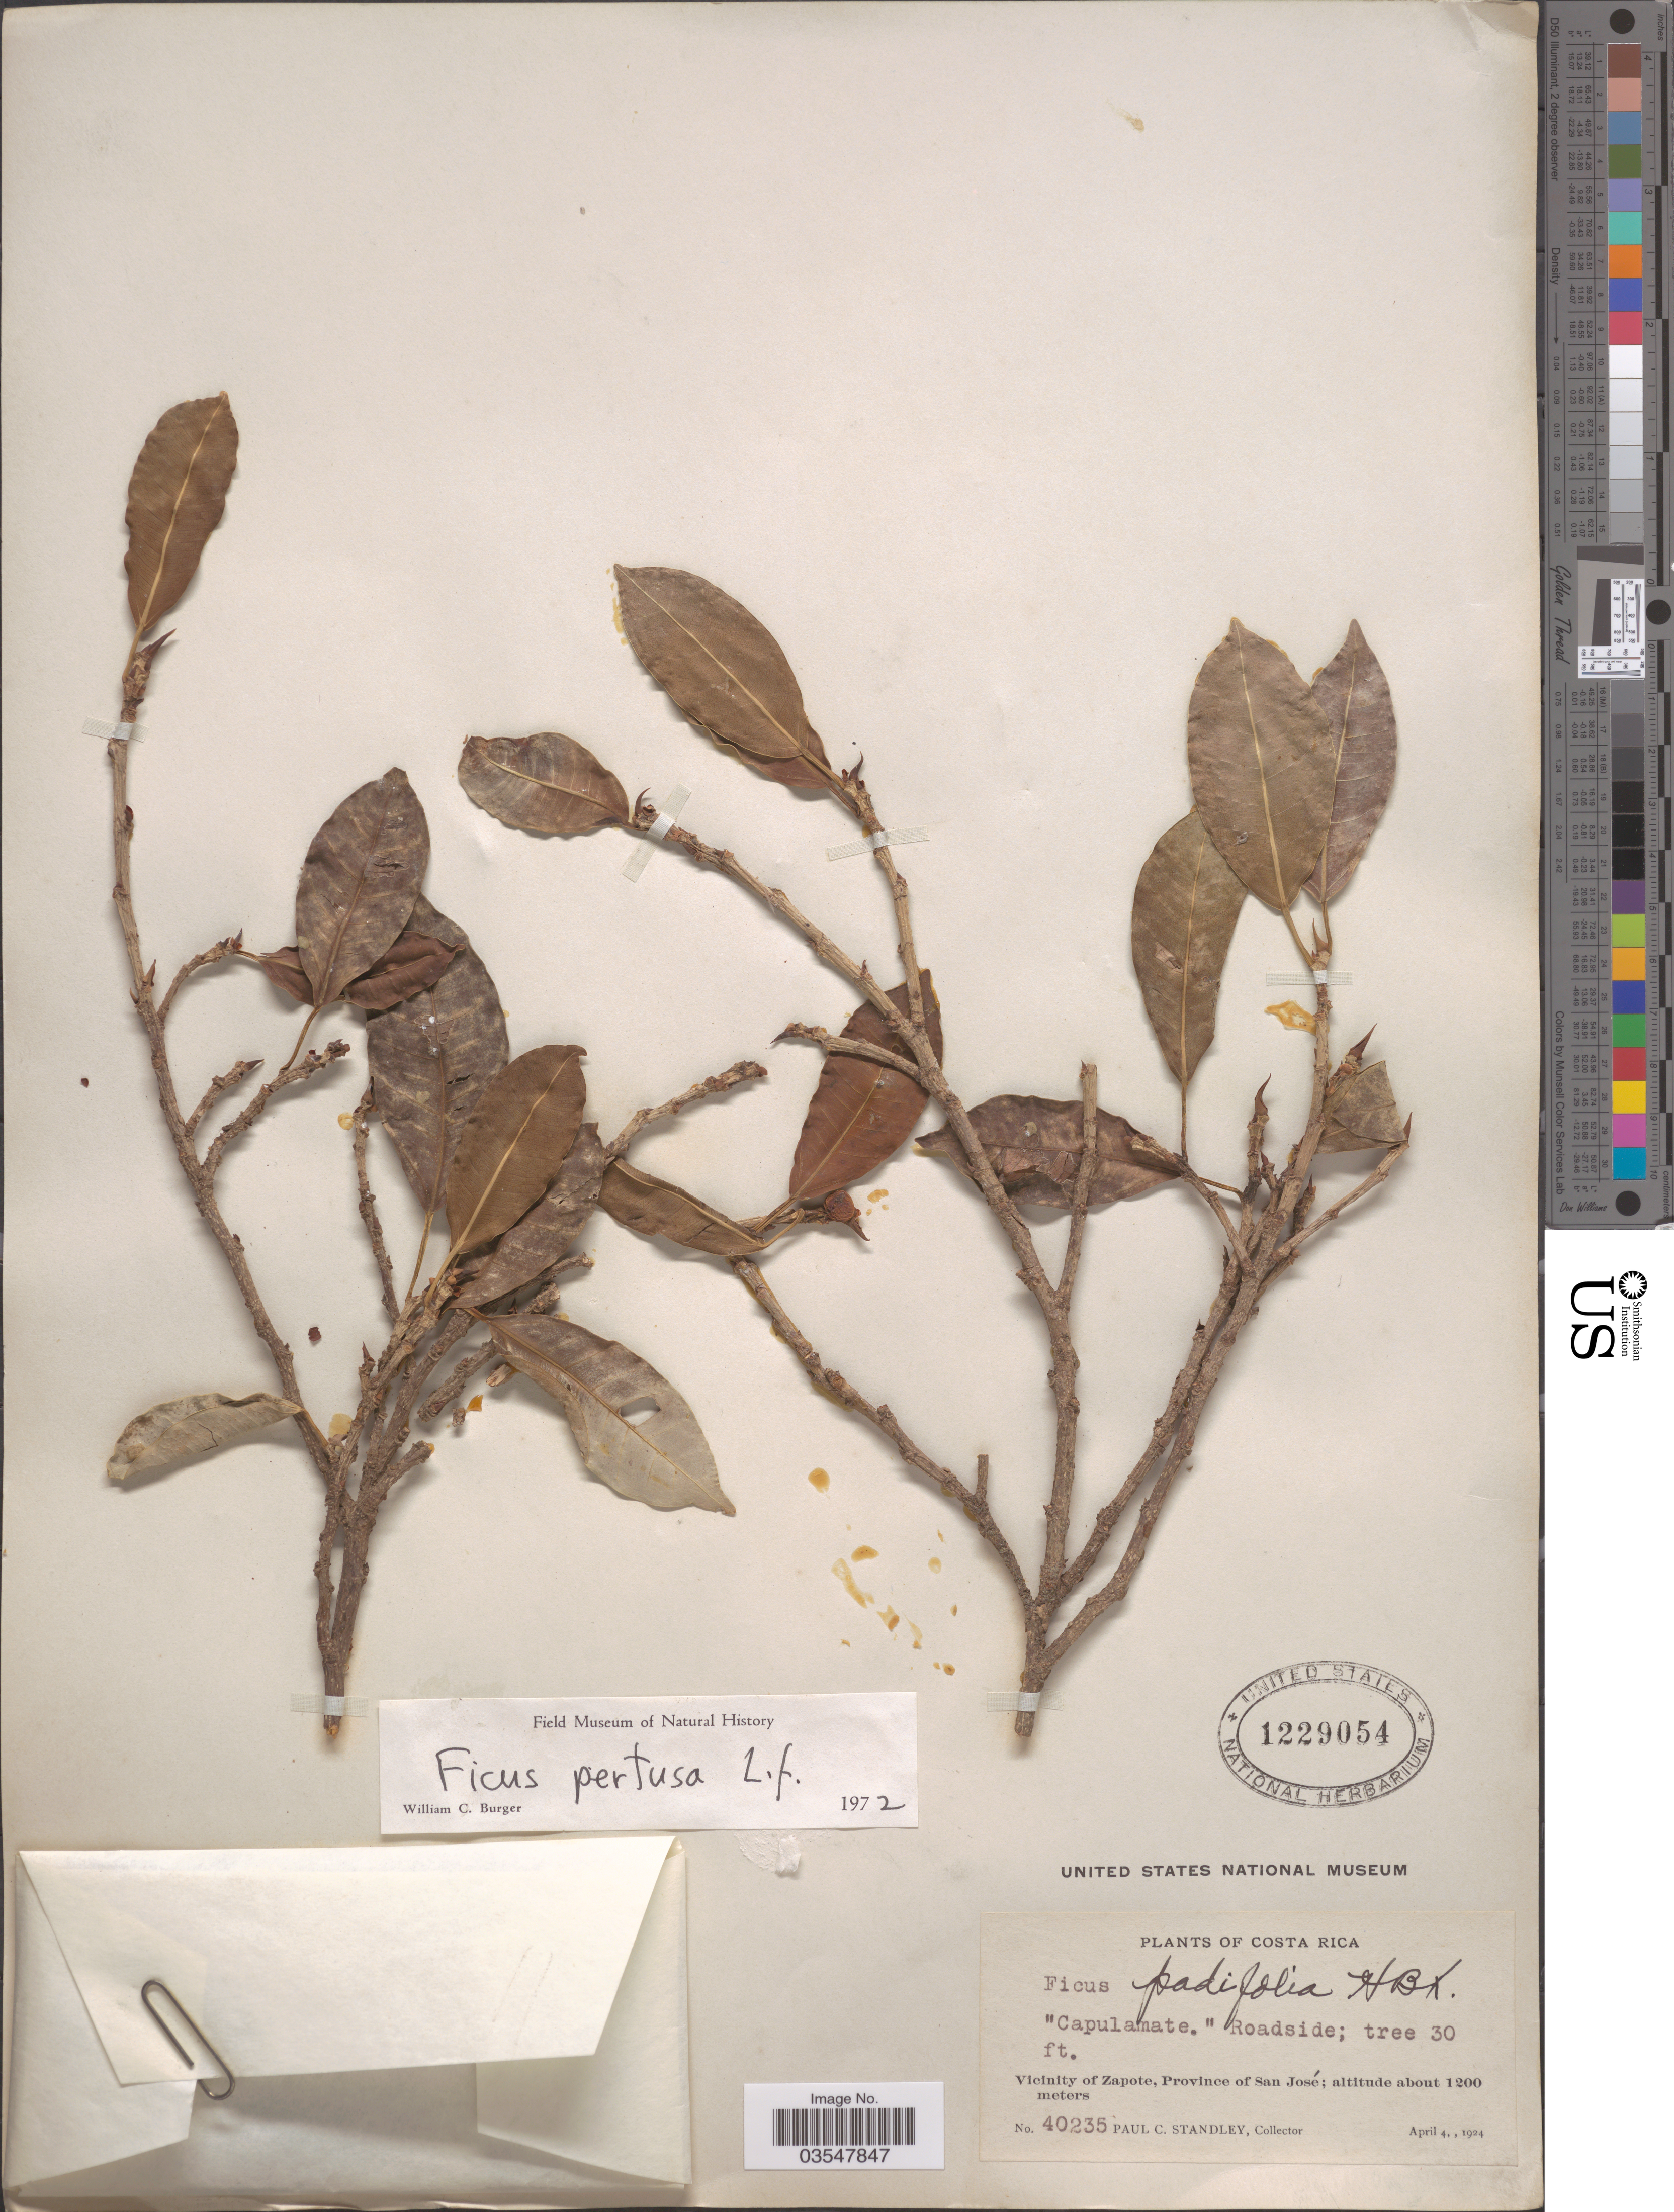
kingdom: Plantae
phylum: Tracheophyta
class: Magnoliopsida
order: Rosales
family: Moraceae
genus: Ficus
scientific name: Ficus pertusa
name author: L. f.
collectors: P. C. Standley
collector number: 40235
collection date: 1924-04-04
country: Costa Rica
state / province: San José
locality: Vicinity of Zapote.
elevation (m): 1200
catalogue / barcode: US 1229054